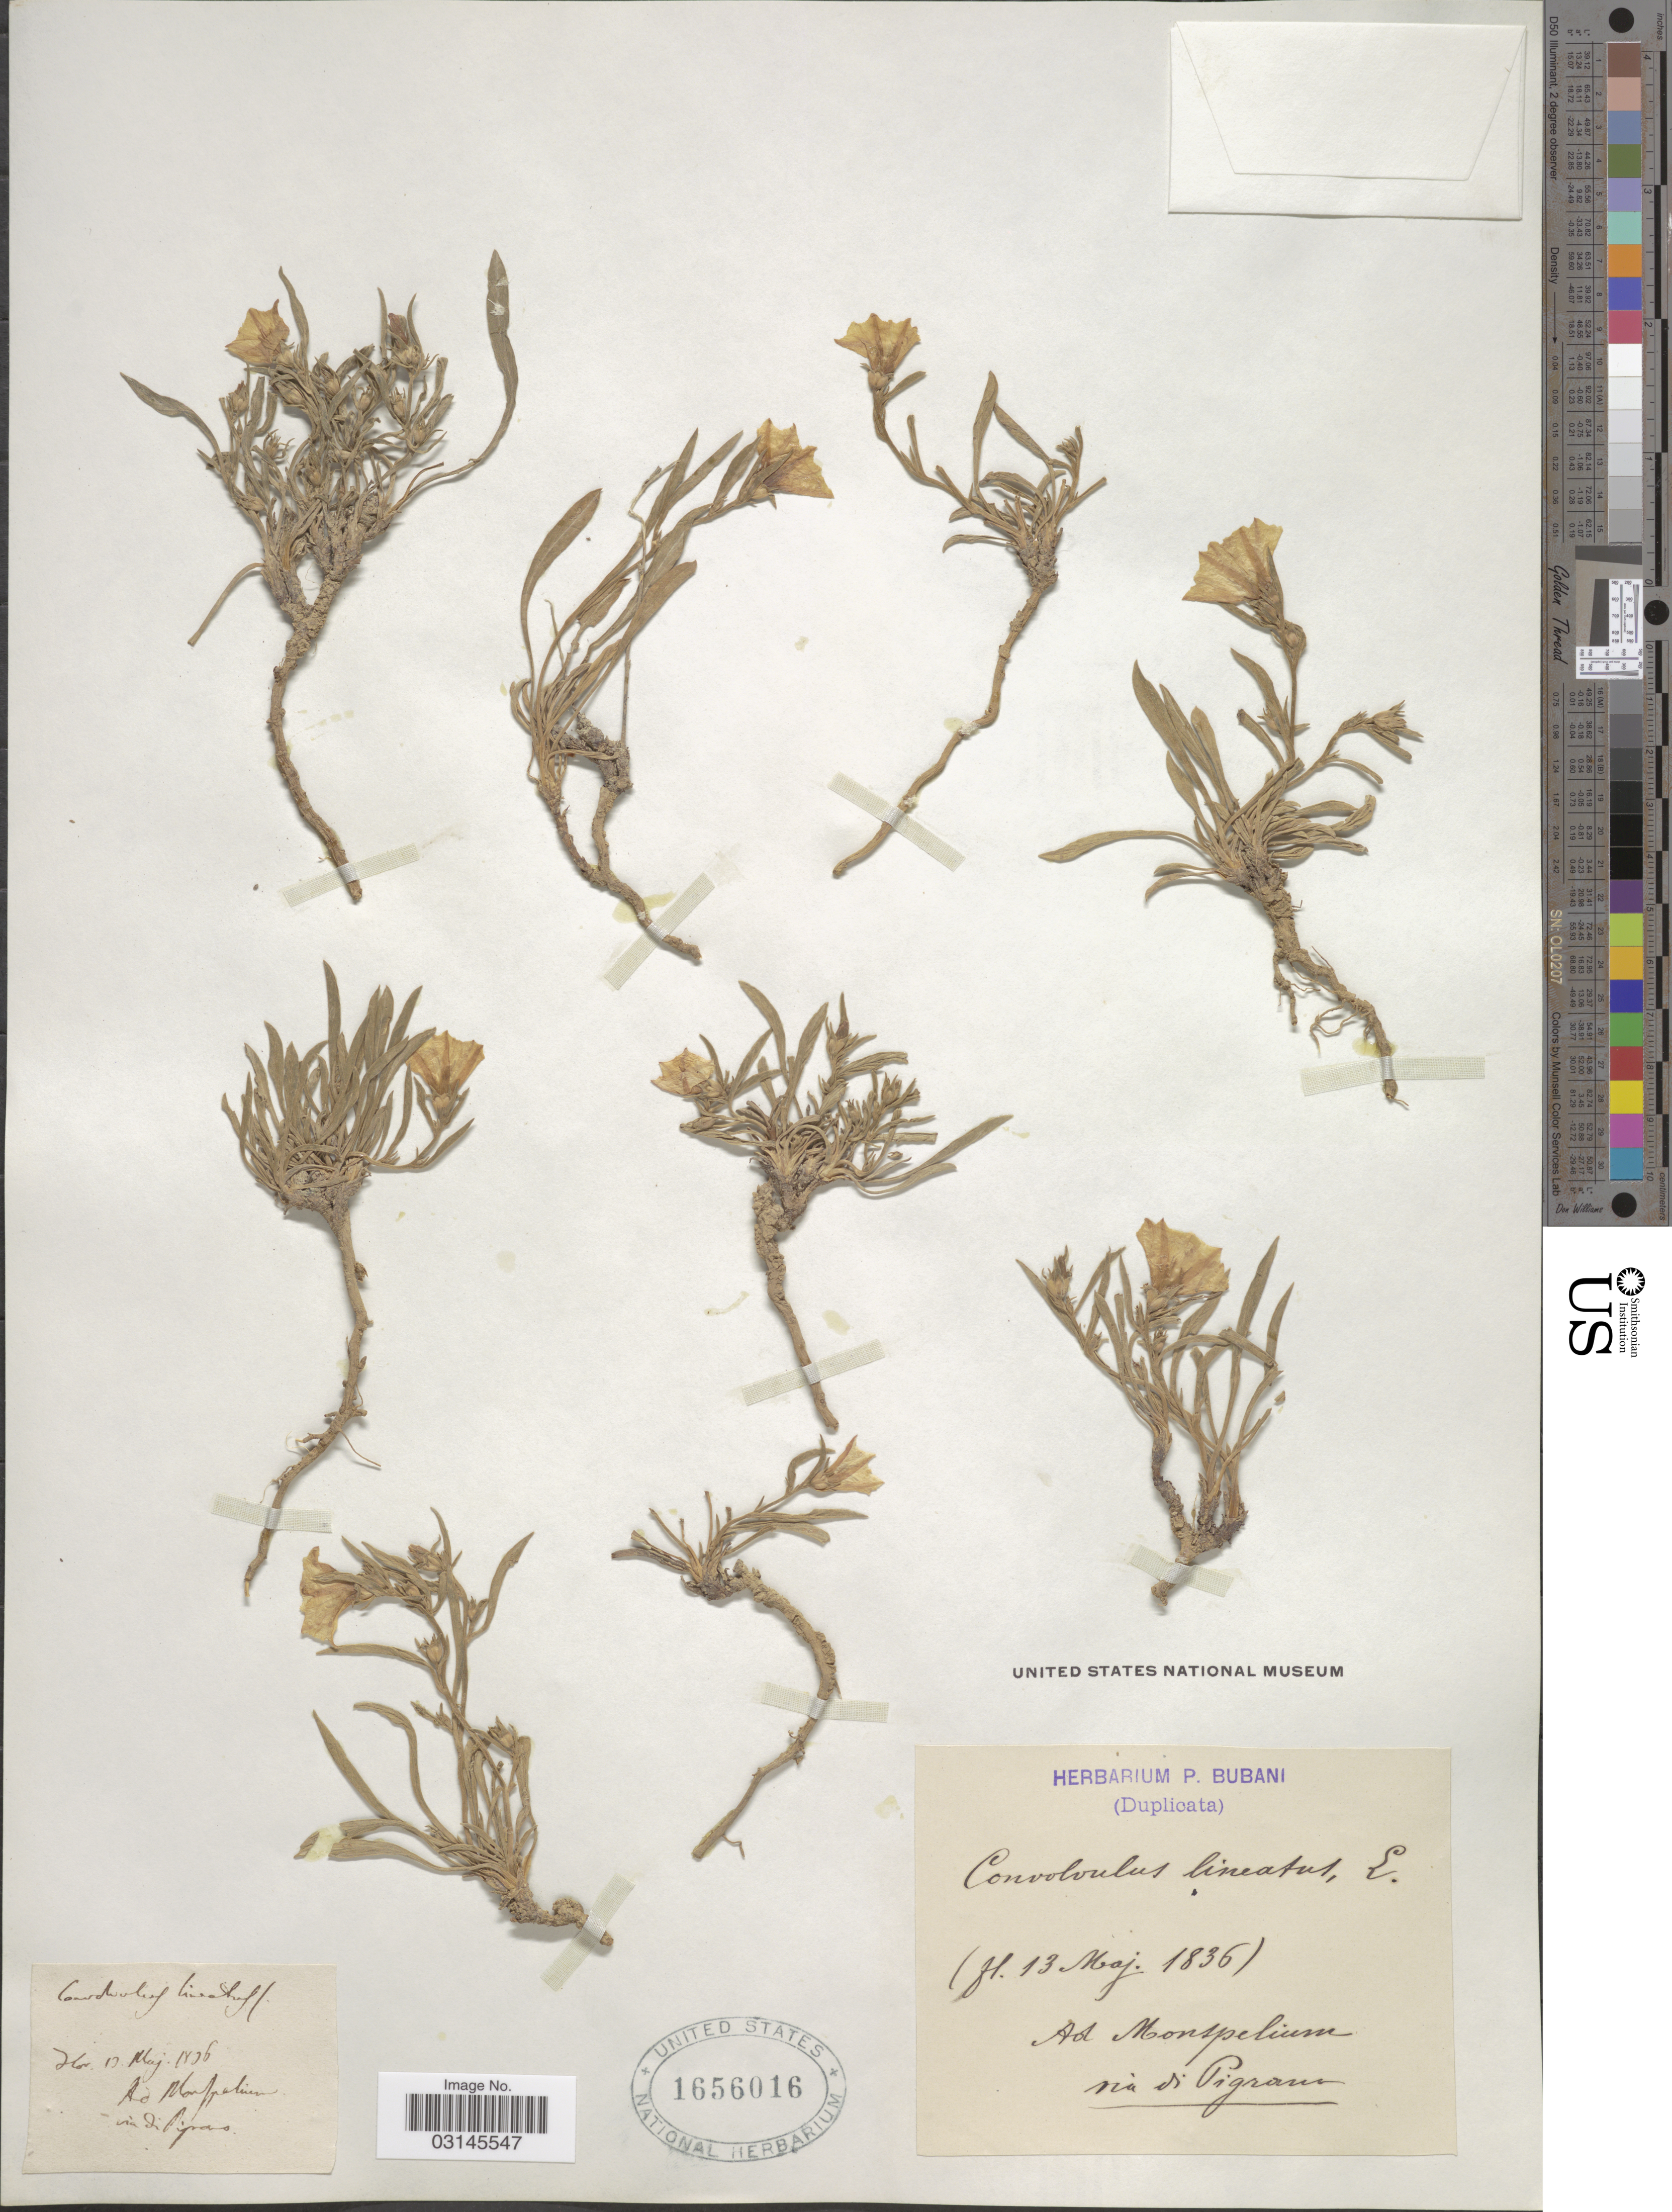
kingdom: Plantae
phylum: Tracheophyta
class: Magnoliopsida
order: Solanales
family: Convolvulaceae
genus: Convolvulus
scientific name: Convolvulus lineatus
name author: L.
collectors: ex herb. P. Bubani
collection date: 1836-05-13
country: France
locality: Ad Monspelium via di Pigram [interpreted].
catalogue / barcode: US 1656016